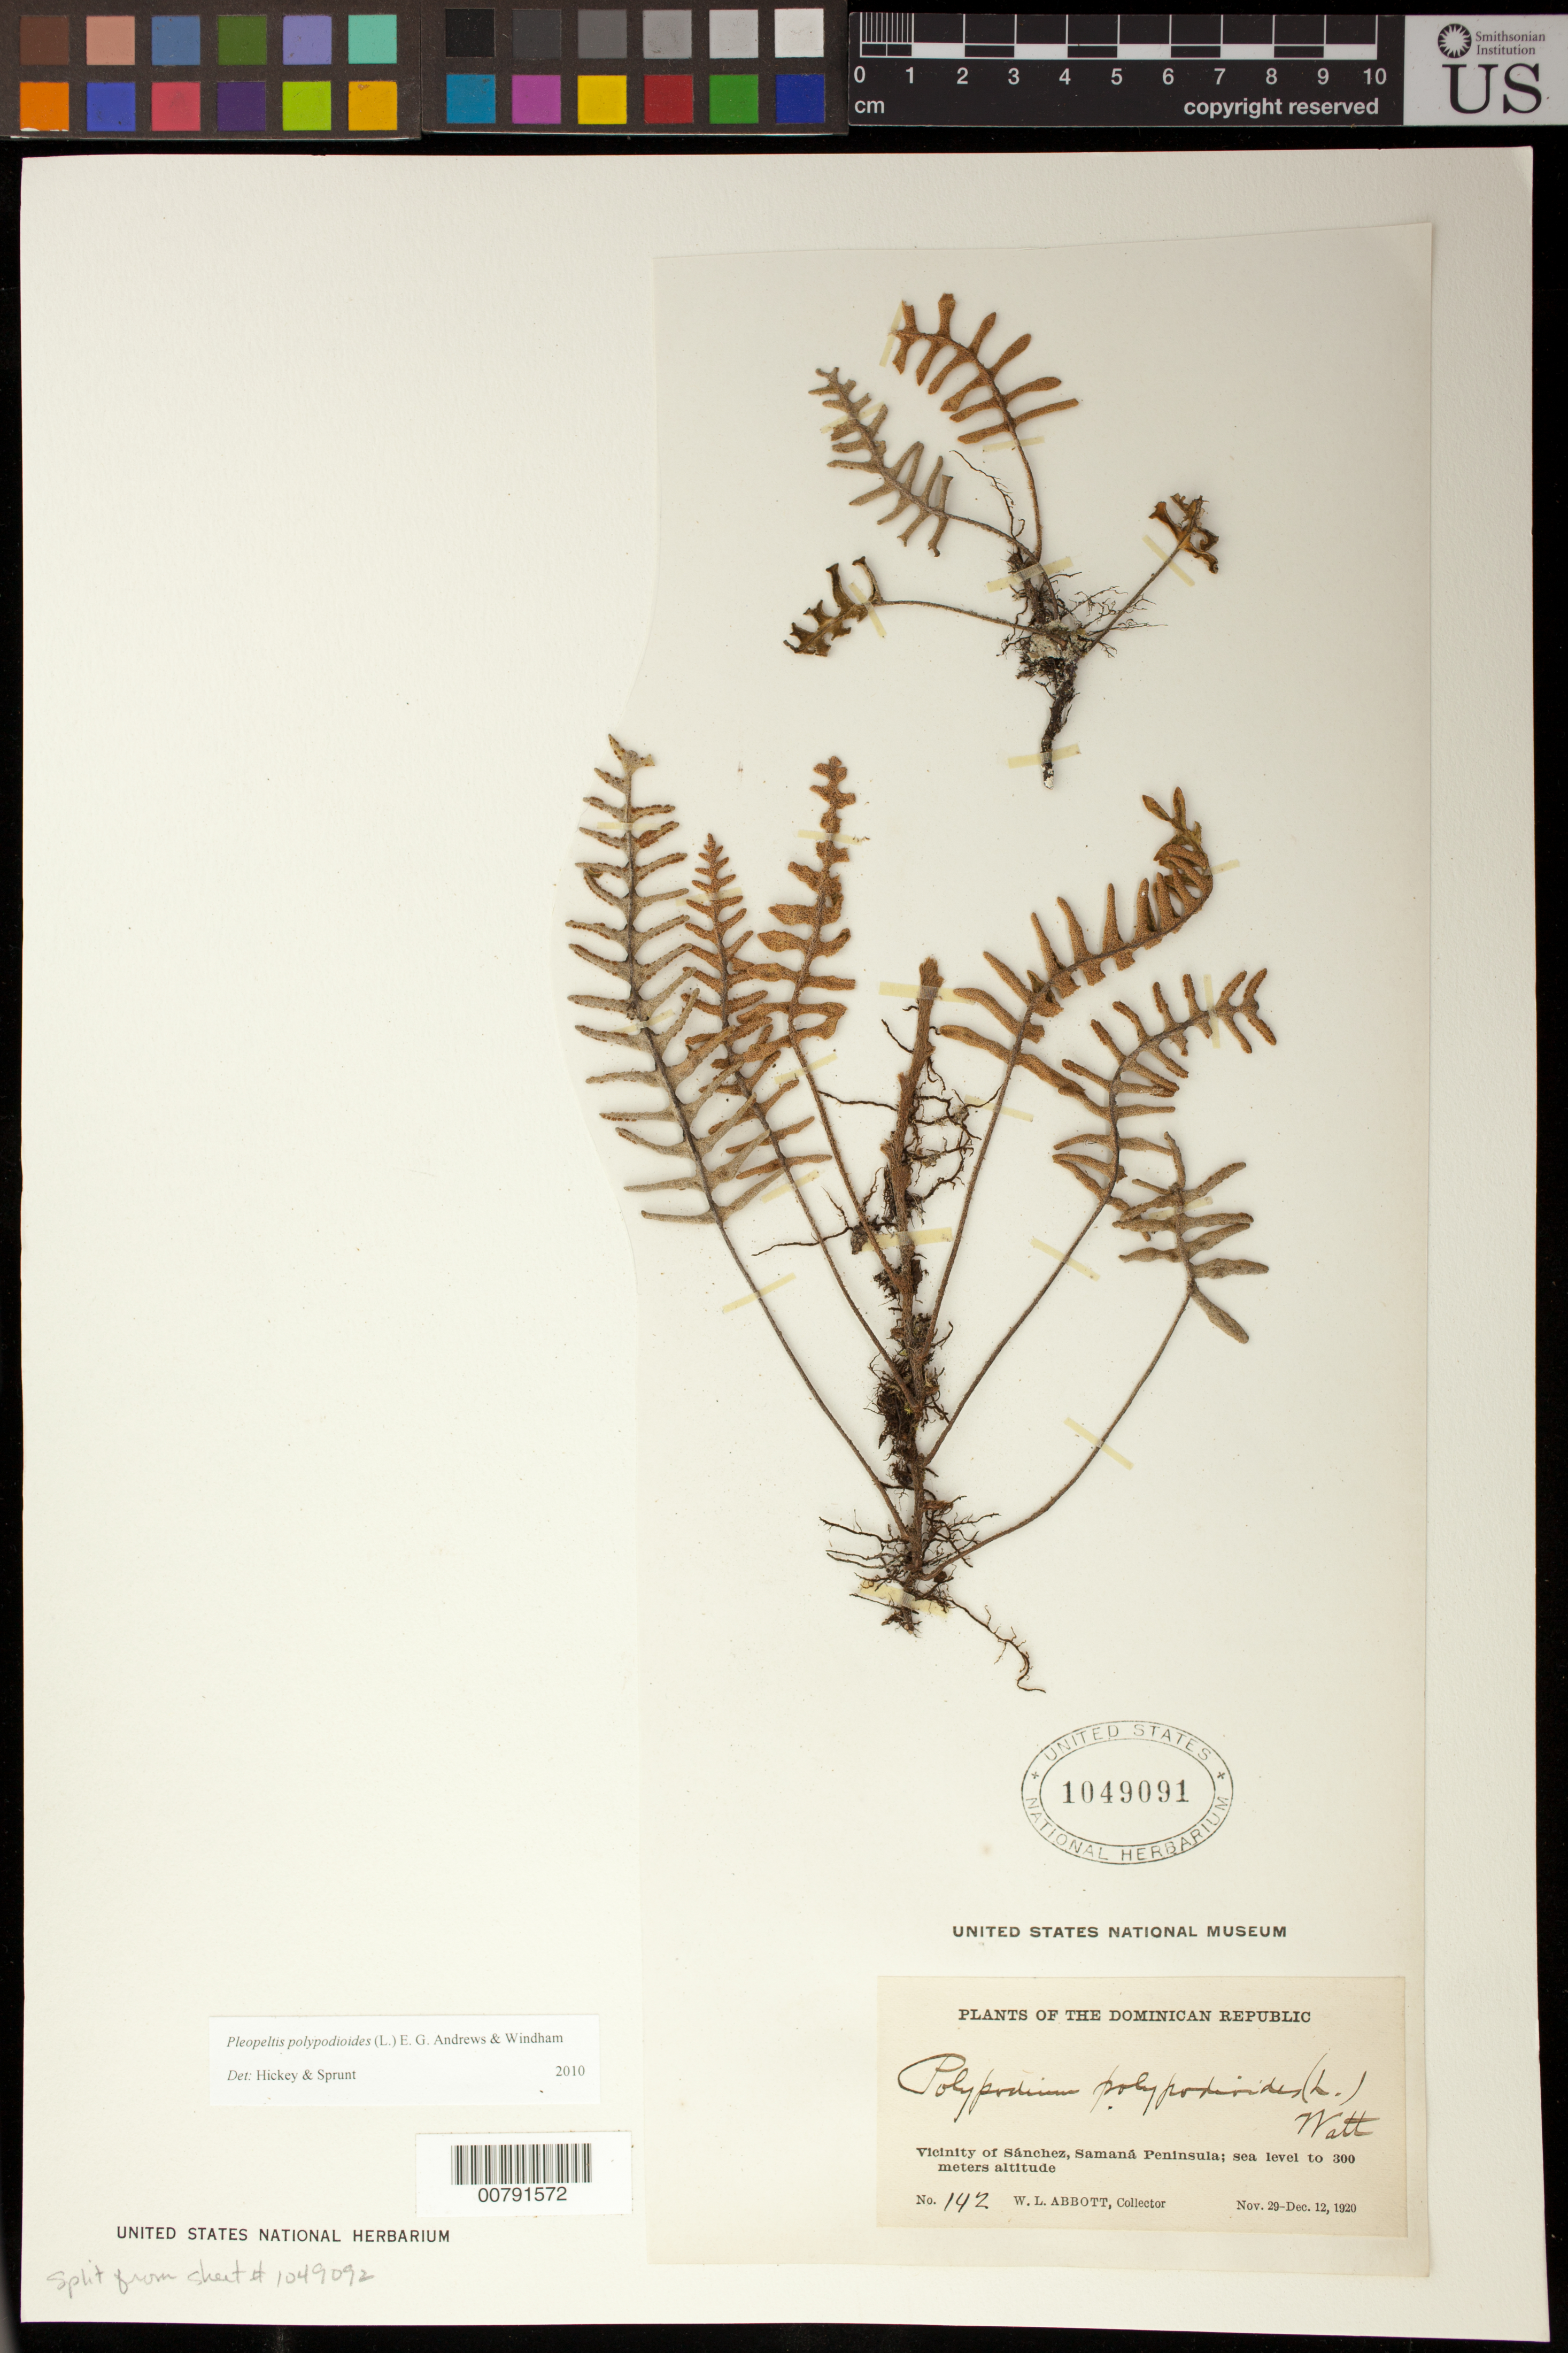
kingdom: Plantae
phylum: Tracheophyta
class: Polypodiopsida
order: Polypodiales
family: Polypodiaceae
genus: Pleopeltis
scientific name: Pleopeltis polypodioides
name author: (L.) E.G. Andrews & Windham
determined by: Hickey, R. J.; Sprunt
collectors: W. L. Abbott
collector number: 142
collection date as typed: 29 Dec 1920 12 Dec 1920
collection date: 1920-12-12/1920-12-29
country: Dominican Republic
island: Hispaniola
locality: Sánchez vicinity, Samaná Peninsula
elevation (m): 0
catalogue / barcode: US 1049091